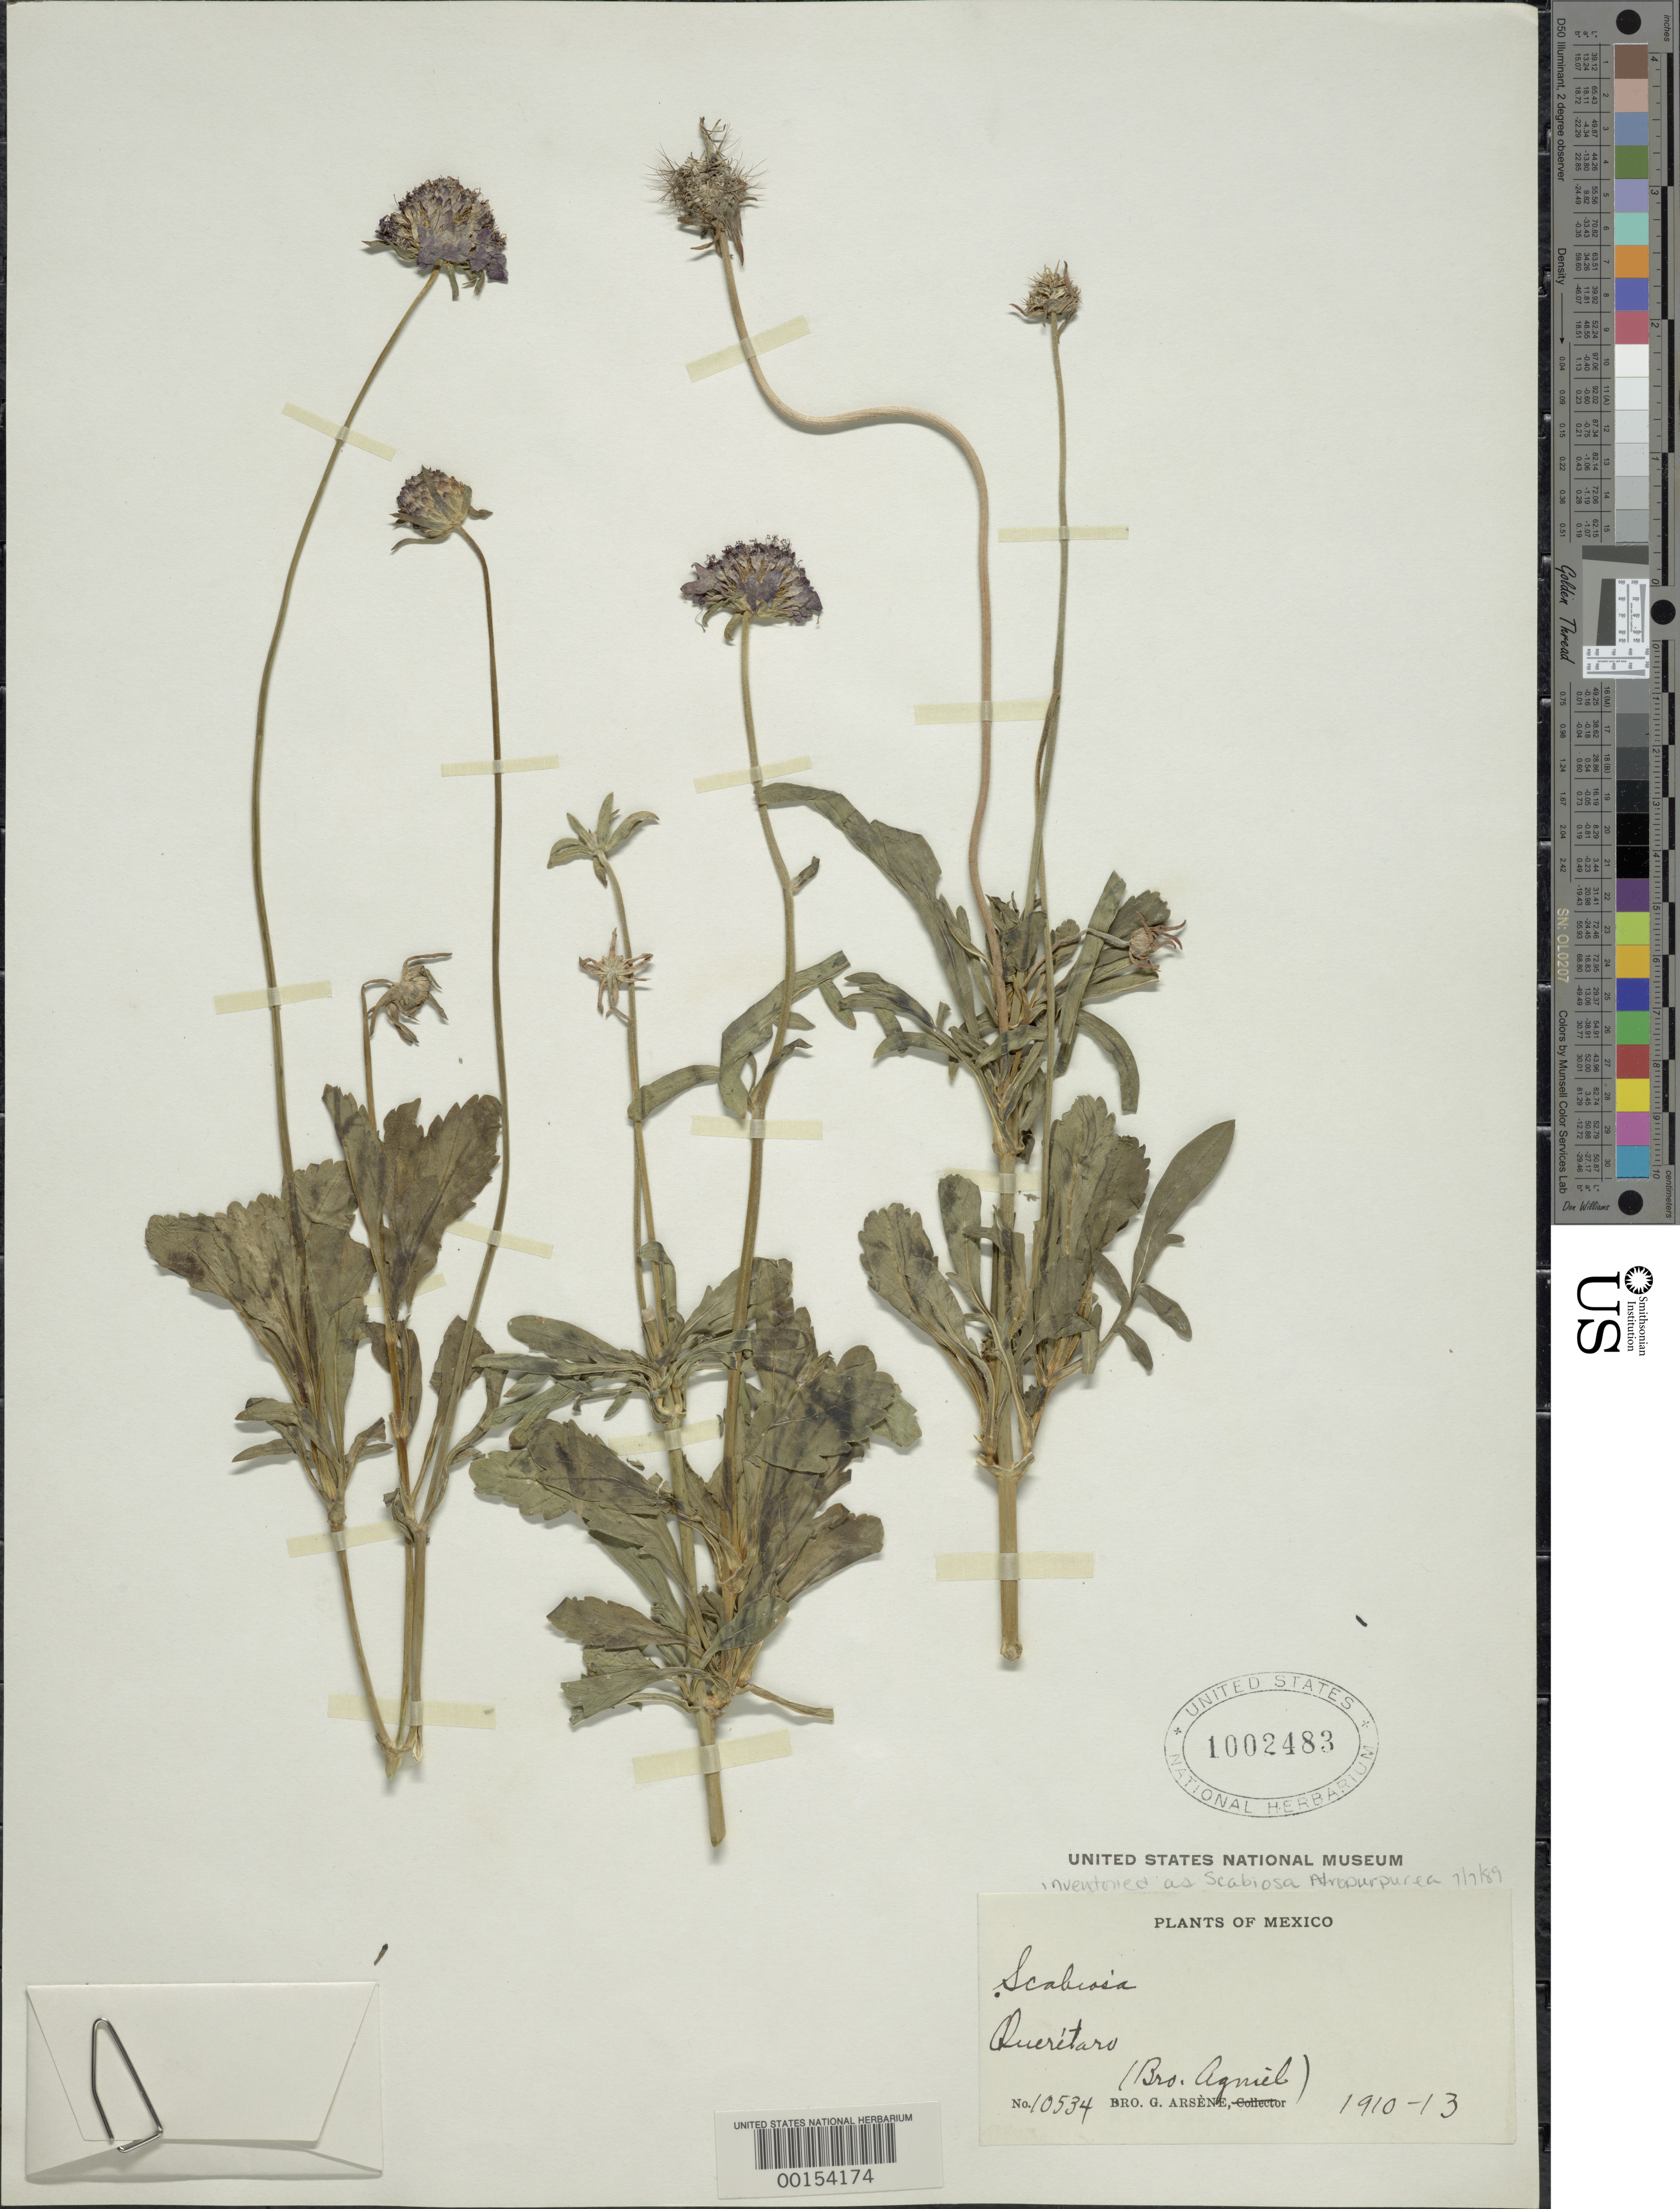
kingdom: Plantae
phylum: Tracheophyta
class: Magnoliopsida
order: Dipsacales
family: Caprifoliaceae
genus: Scabiosa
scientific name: Scabiosa atropurpurea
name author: L.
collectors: Bro. Agniel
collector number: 10534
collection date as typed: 1910 to -- --- 1913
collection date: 1910/1913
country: Mexico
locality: Queritaro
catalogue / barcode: US 1002483